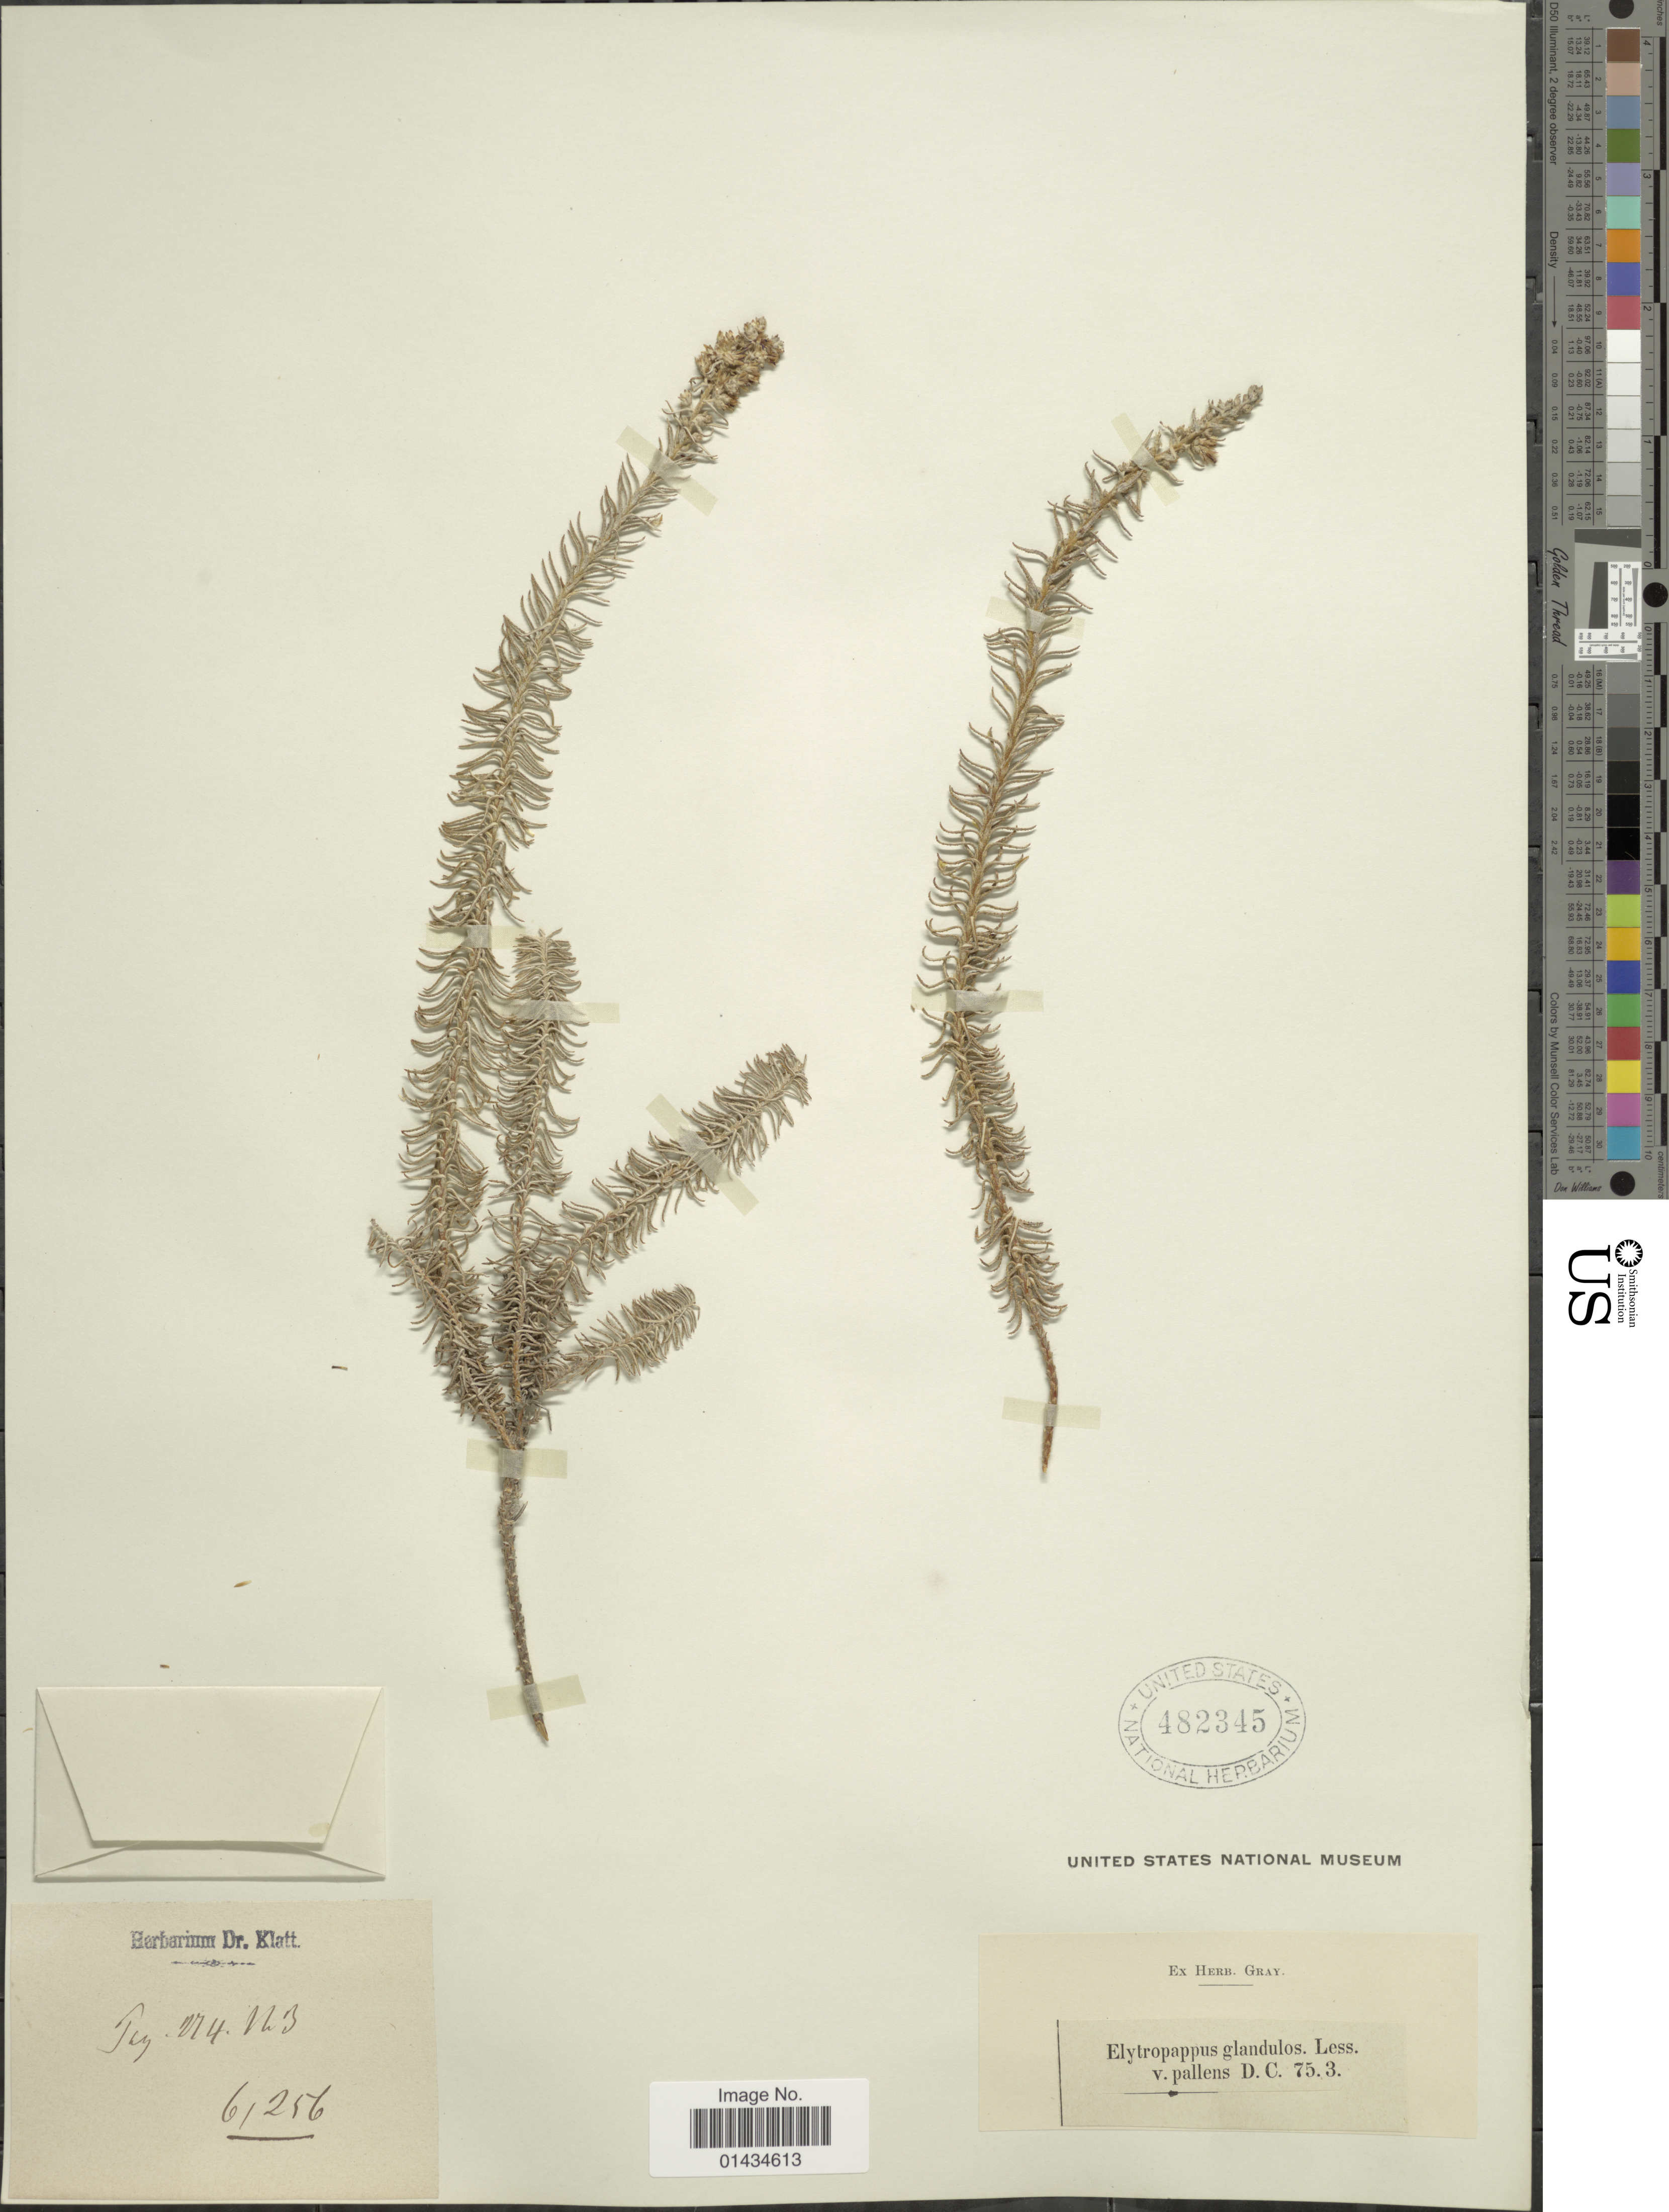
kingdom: Plantae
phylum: Tracheophyta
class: Magnoliopsida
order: Asterales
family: Asteraceae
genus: Elytropappus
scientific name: Elytropappus glandulosus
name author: Less.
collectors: ex herb. Dr. Klatt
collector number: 6256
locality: Teq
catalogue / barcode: US 482345